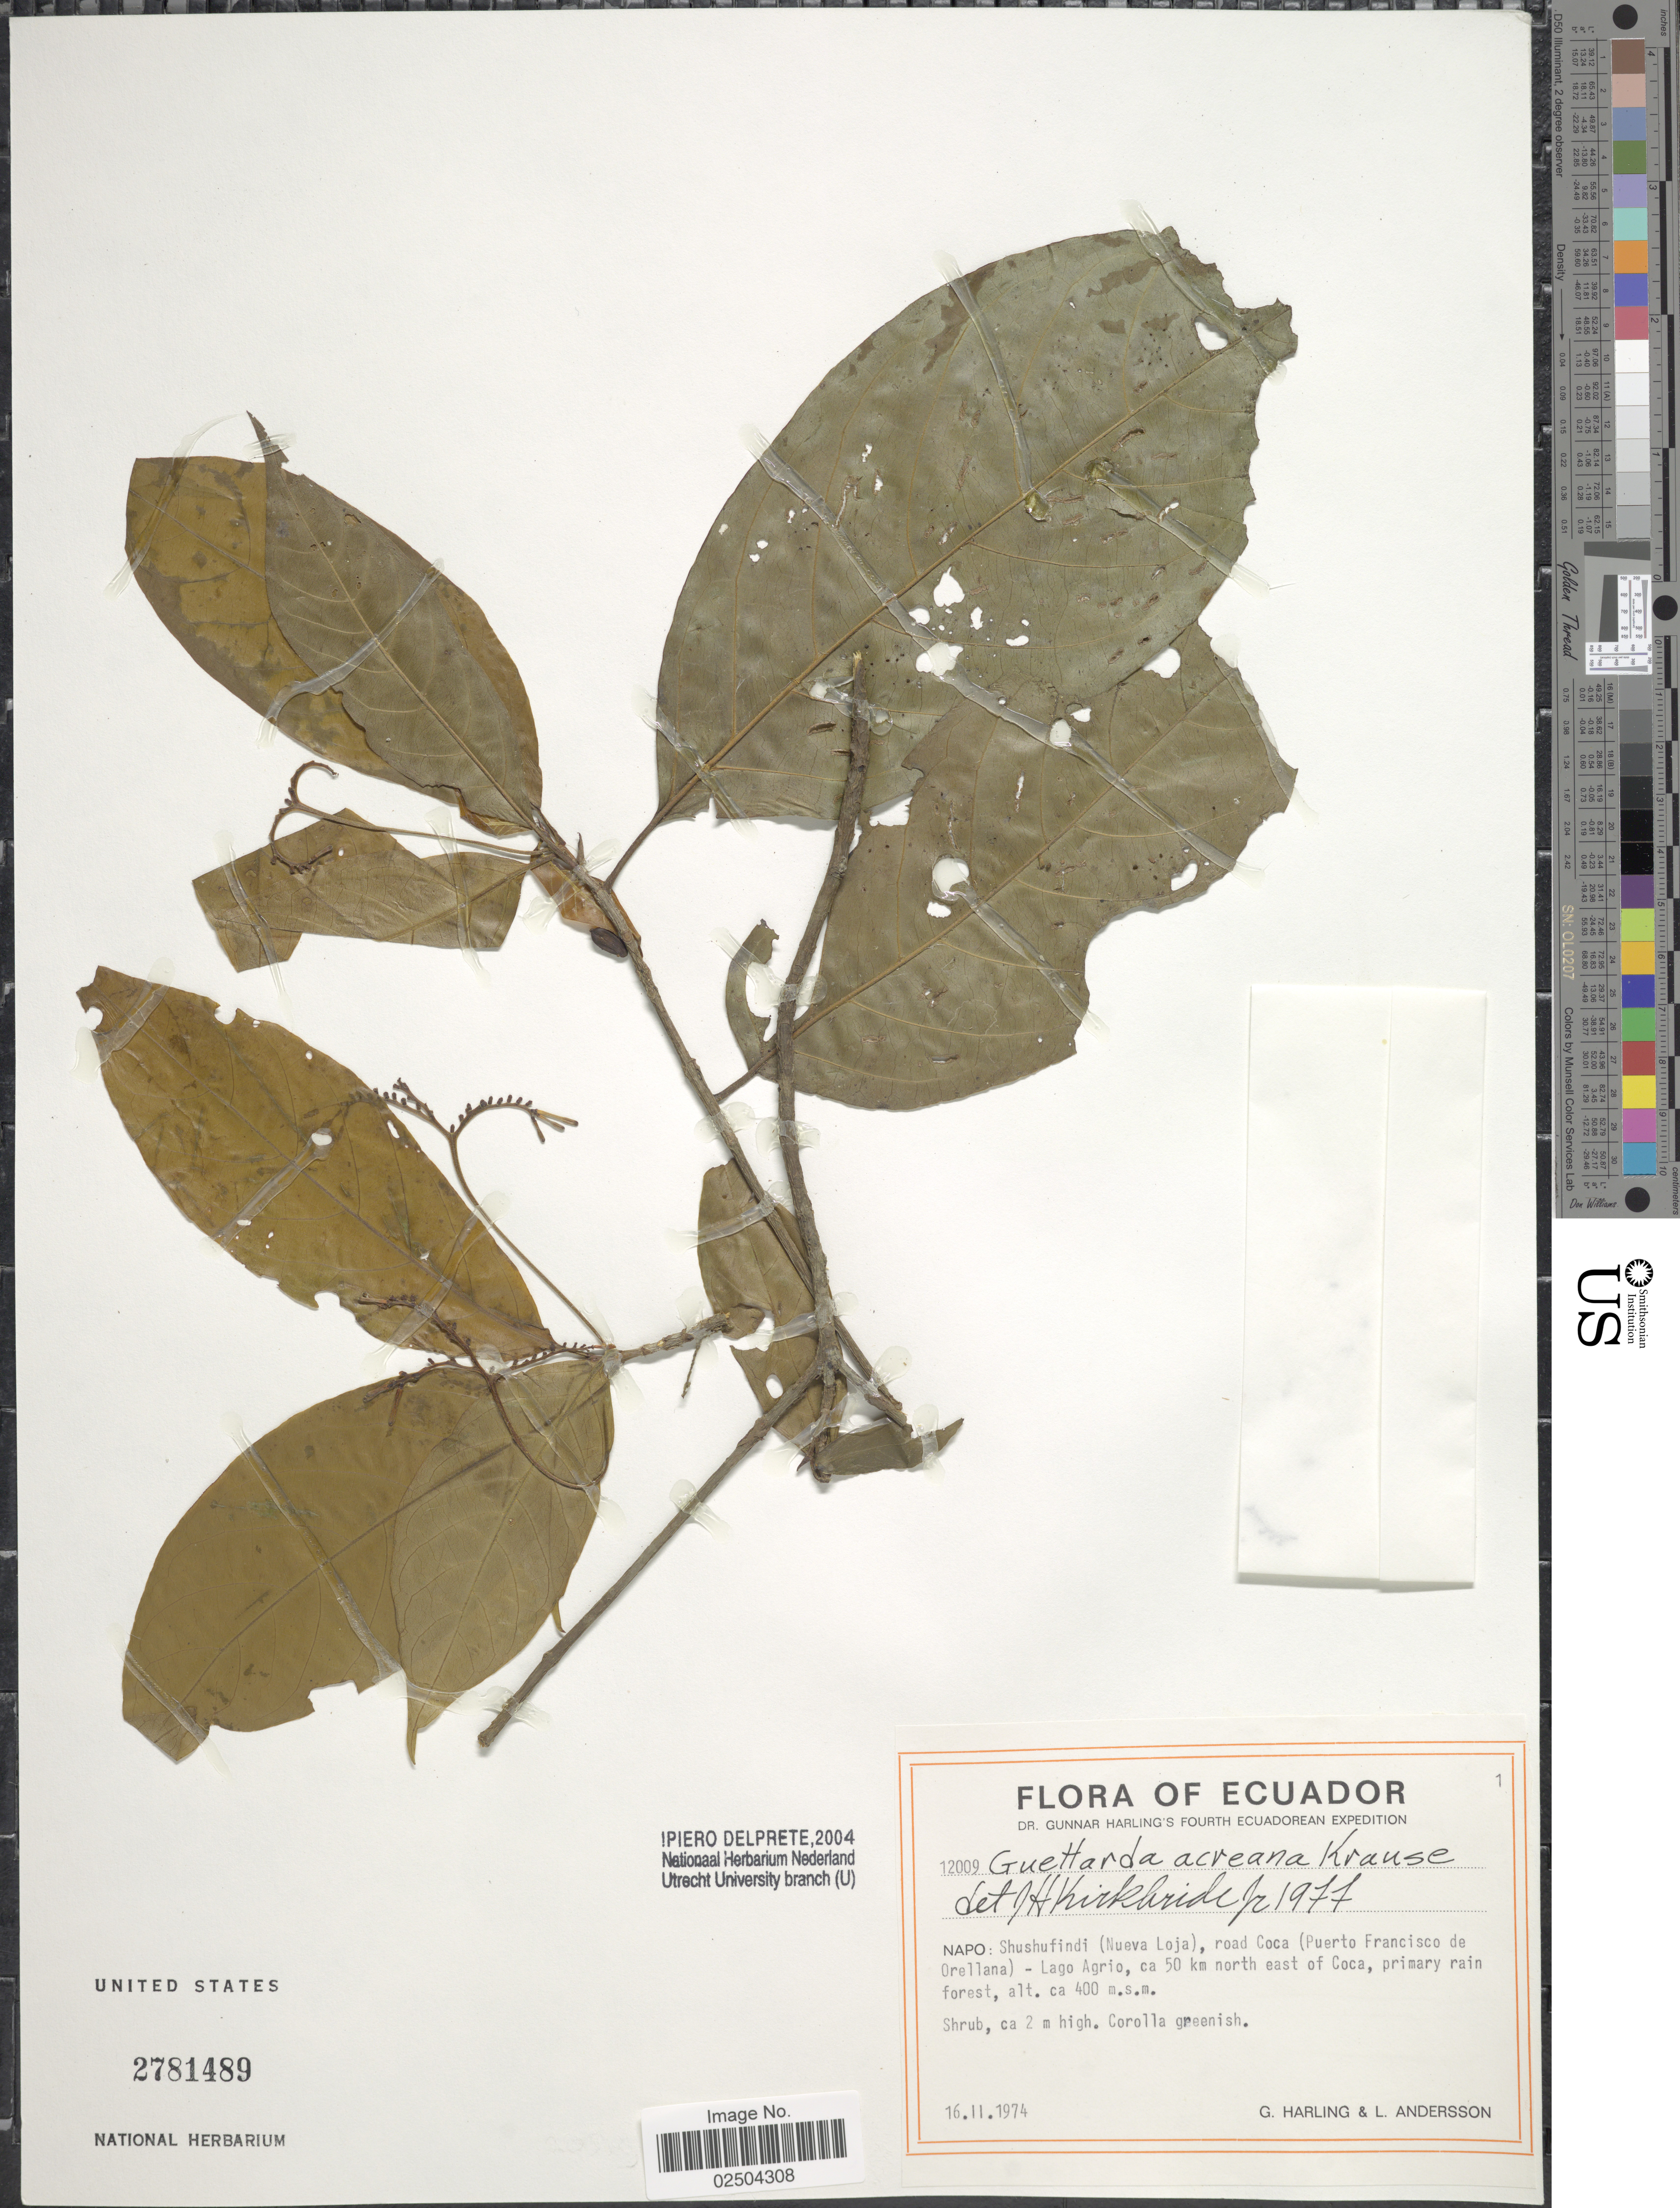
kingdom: Plantae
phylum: Tracheophyta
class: Magnoliopsida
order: Gentianales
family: Rubiaceae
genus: Guettarda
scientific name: Guettarda acreana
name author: K. Krause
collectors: G. Harling & L. Andersson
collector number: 12009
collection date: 1974-02-16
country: Ecuador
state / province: Napo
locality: Napo: Shushufindi (Nueva Loja) road Coca (Puerto Francisco de Orellana) Lago Agrio, 50 km north east of Coca, primary main forest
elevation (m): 400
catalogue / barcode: US 2781489